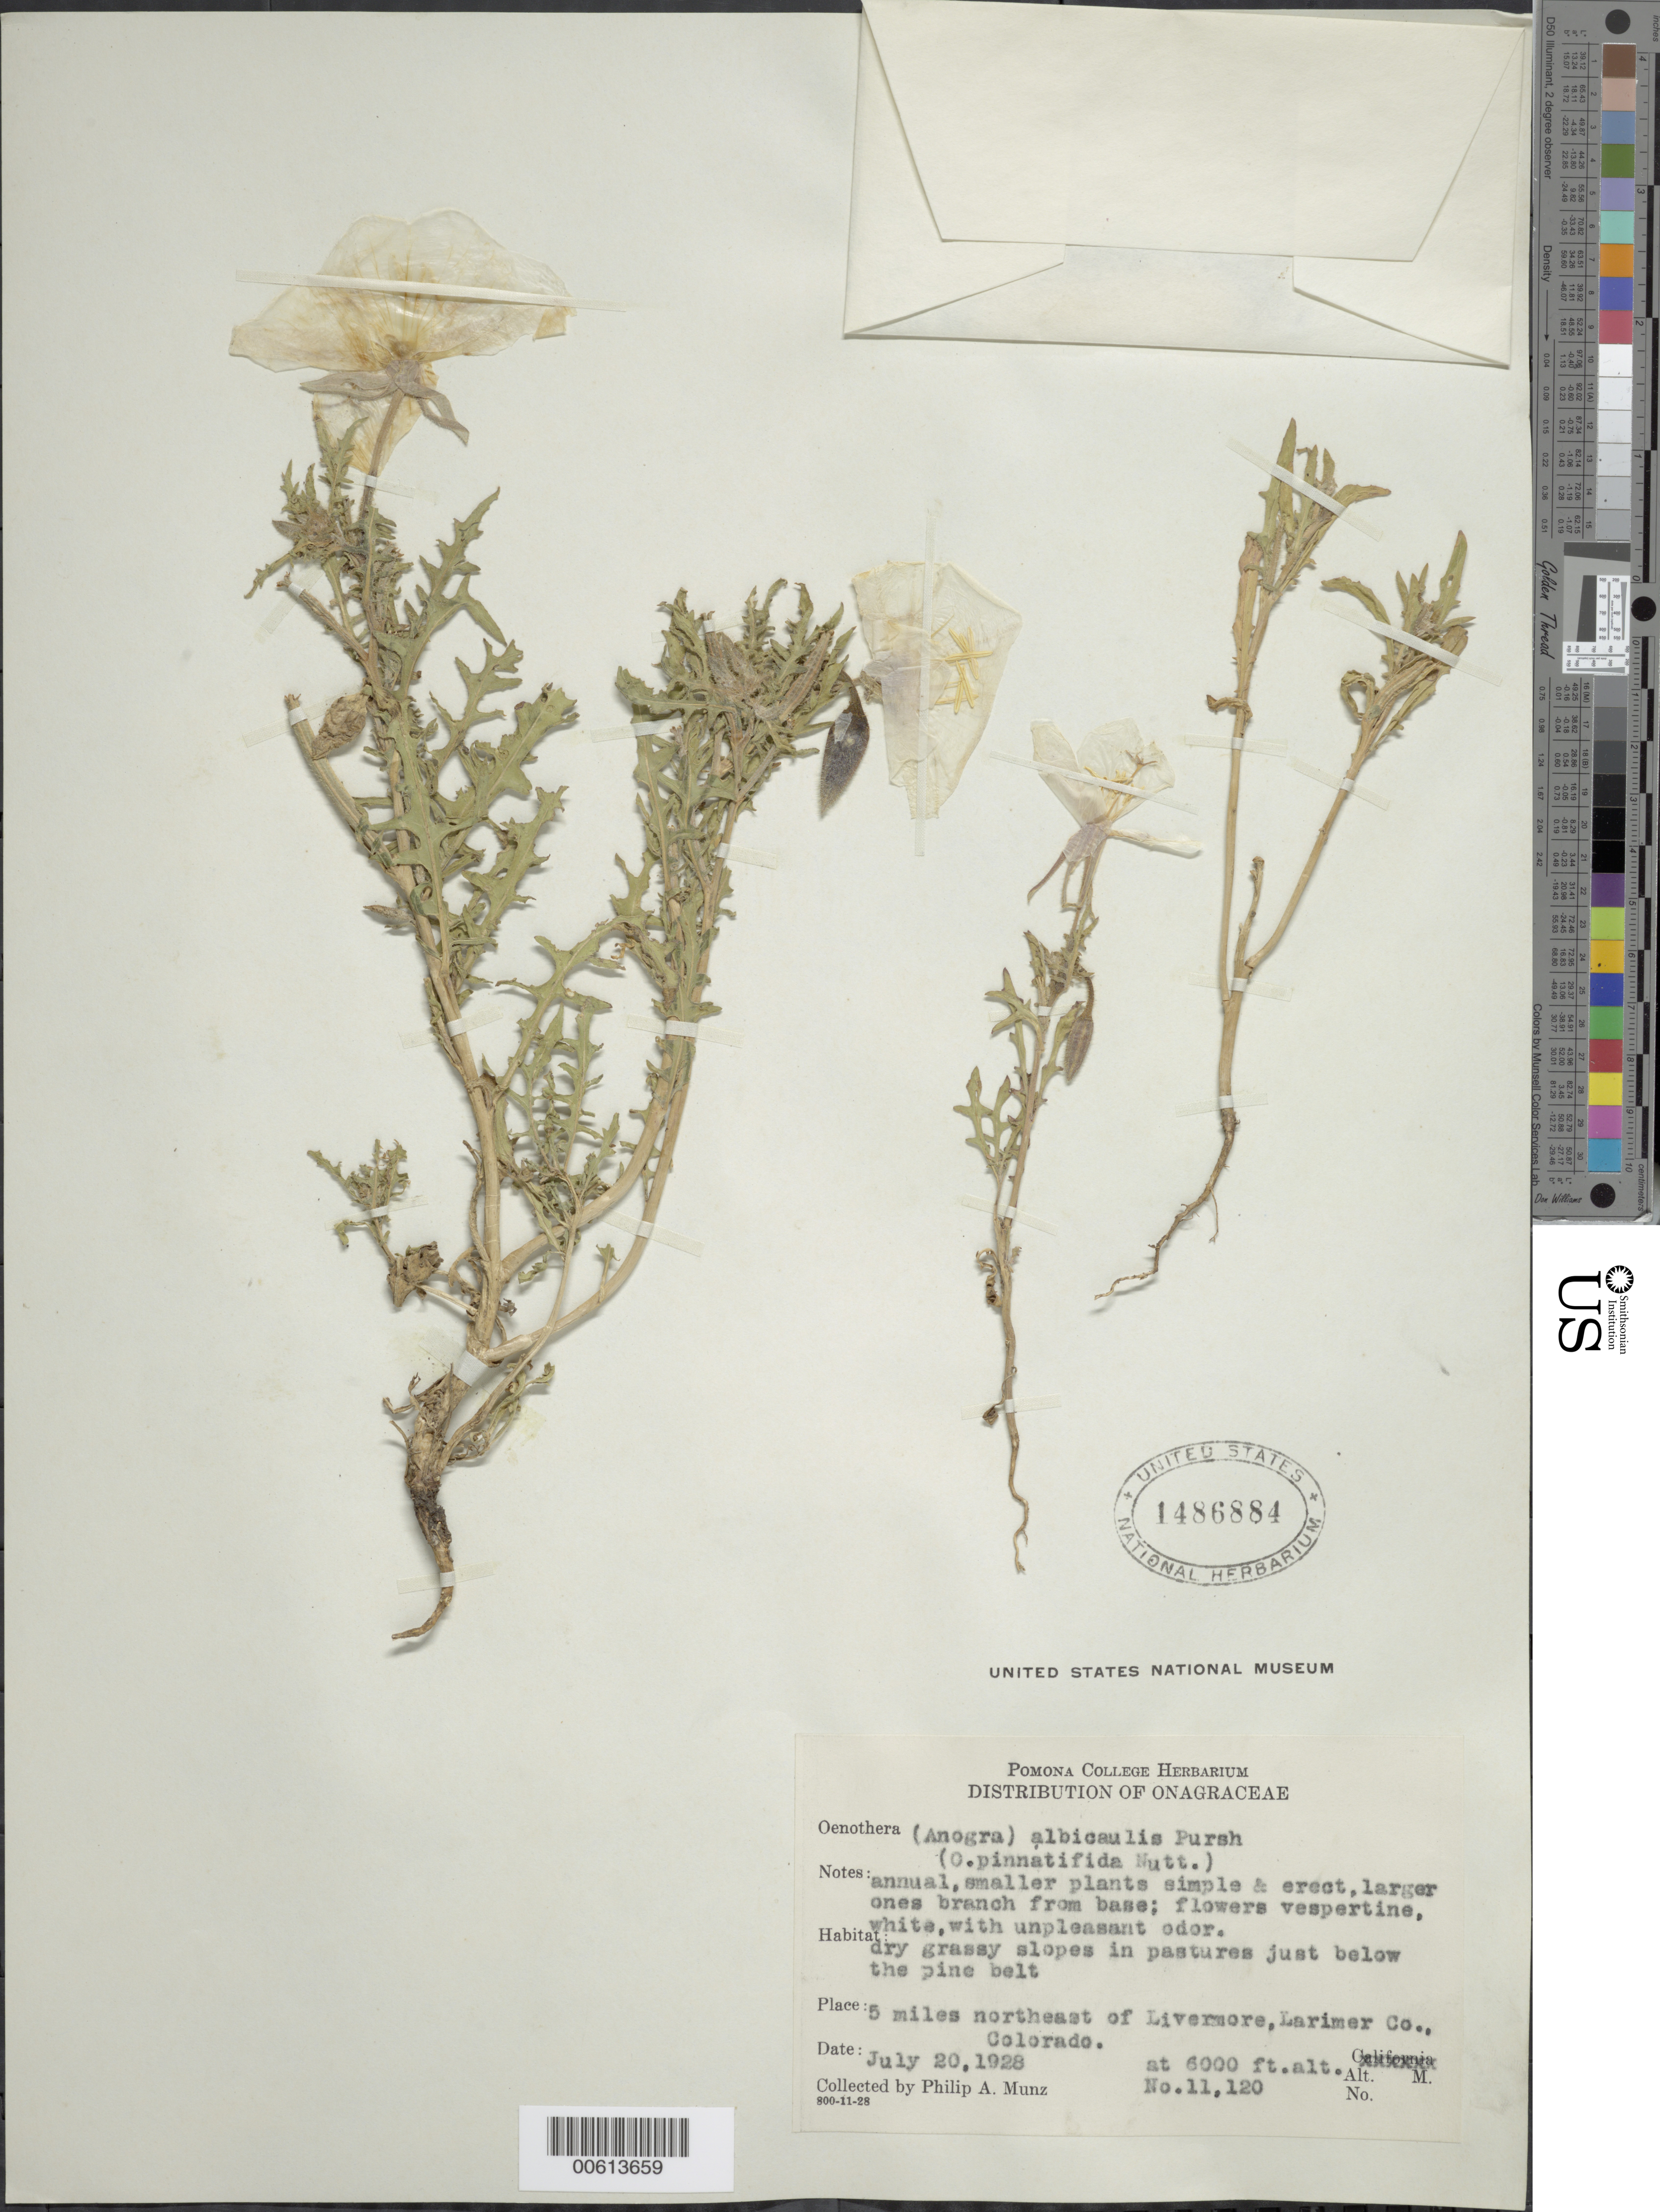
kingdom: Plantae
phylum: Tracheophyta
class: Magnoliopsida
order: Myrtales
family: Onagraceae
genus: Oenothera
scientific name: Oenothera albicaulis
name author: Pursh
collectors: P. A. Munz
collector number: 11120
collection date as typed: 20 Jul 1928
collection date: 1928-07-20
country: United States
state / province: Colorado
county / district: Larimer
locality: NE of Livermore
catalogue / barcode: US 1486884